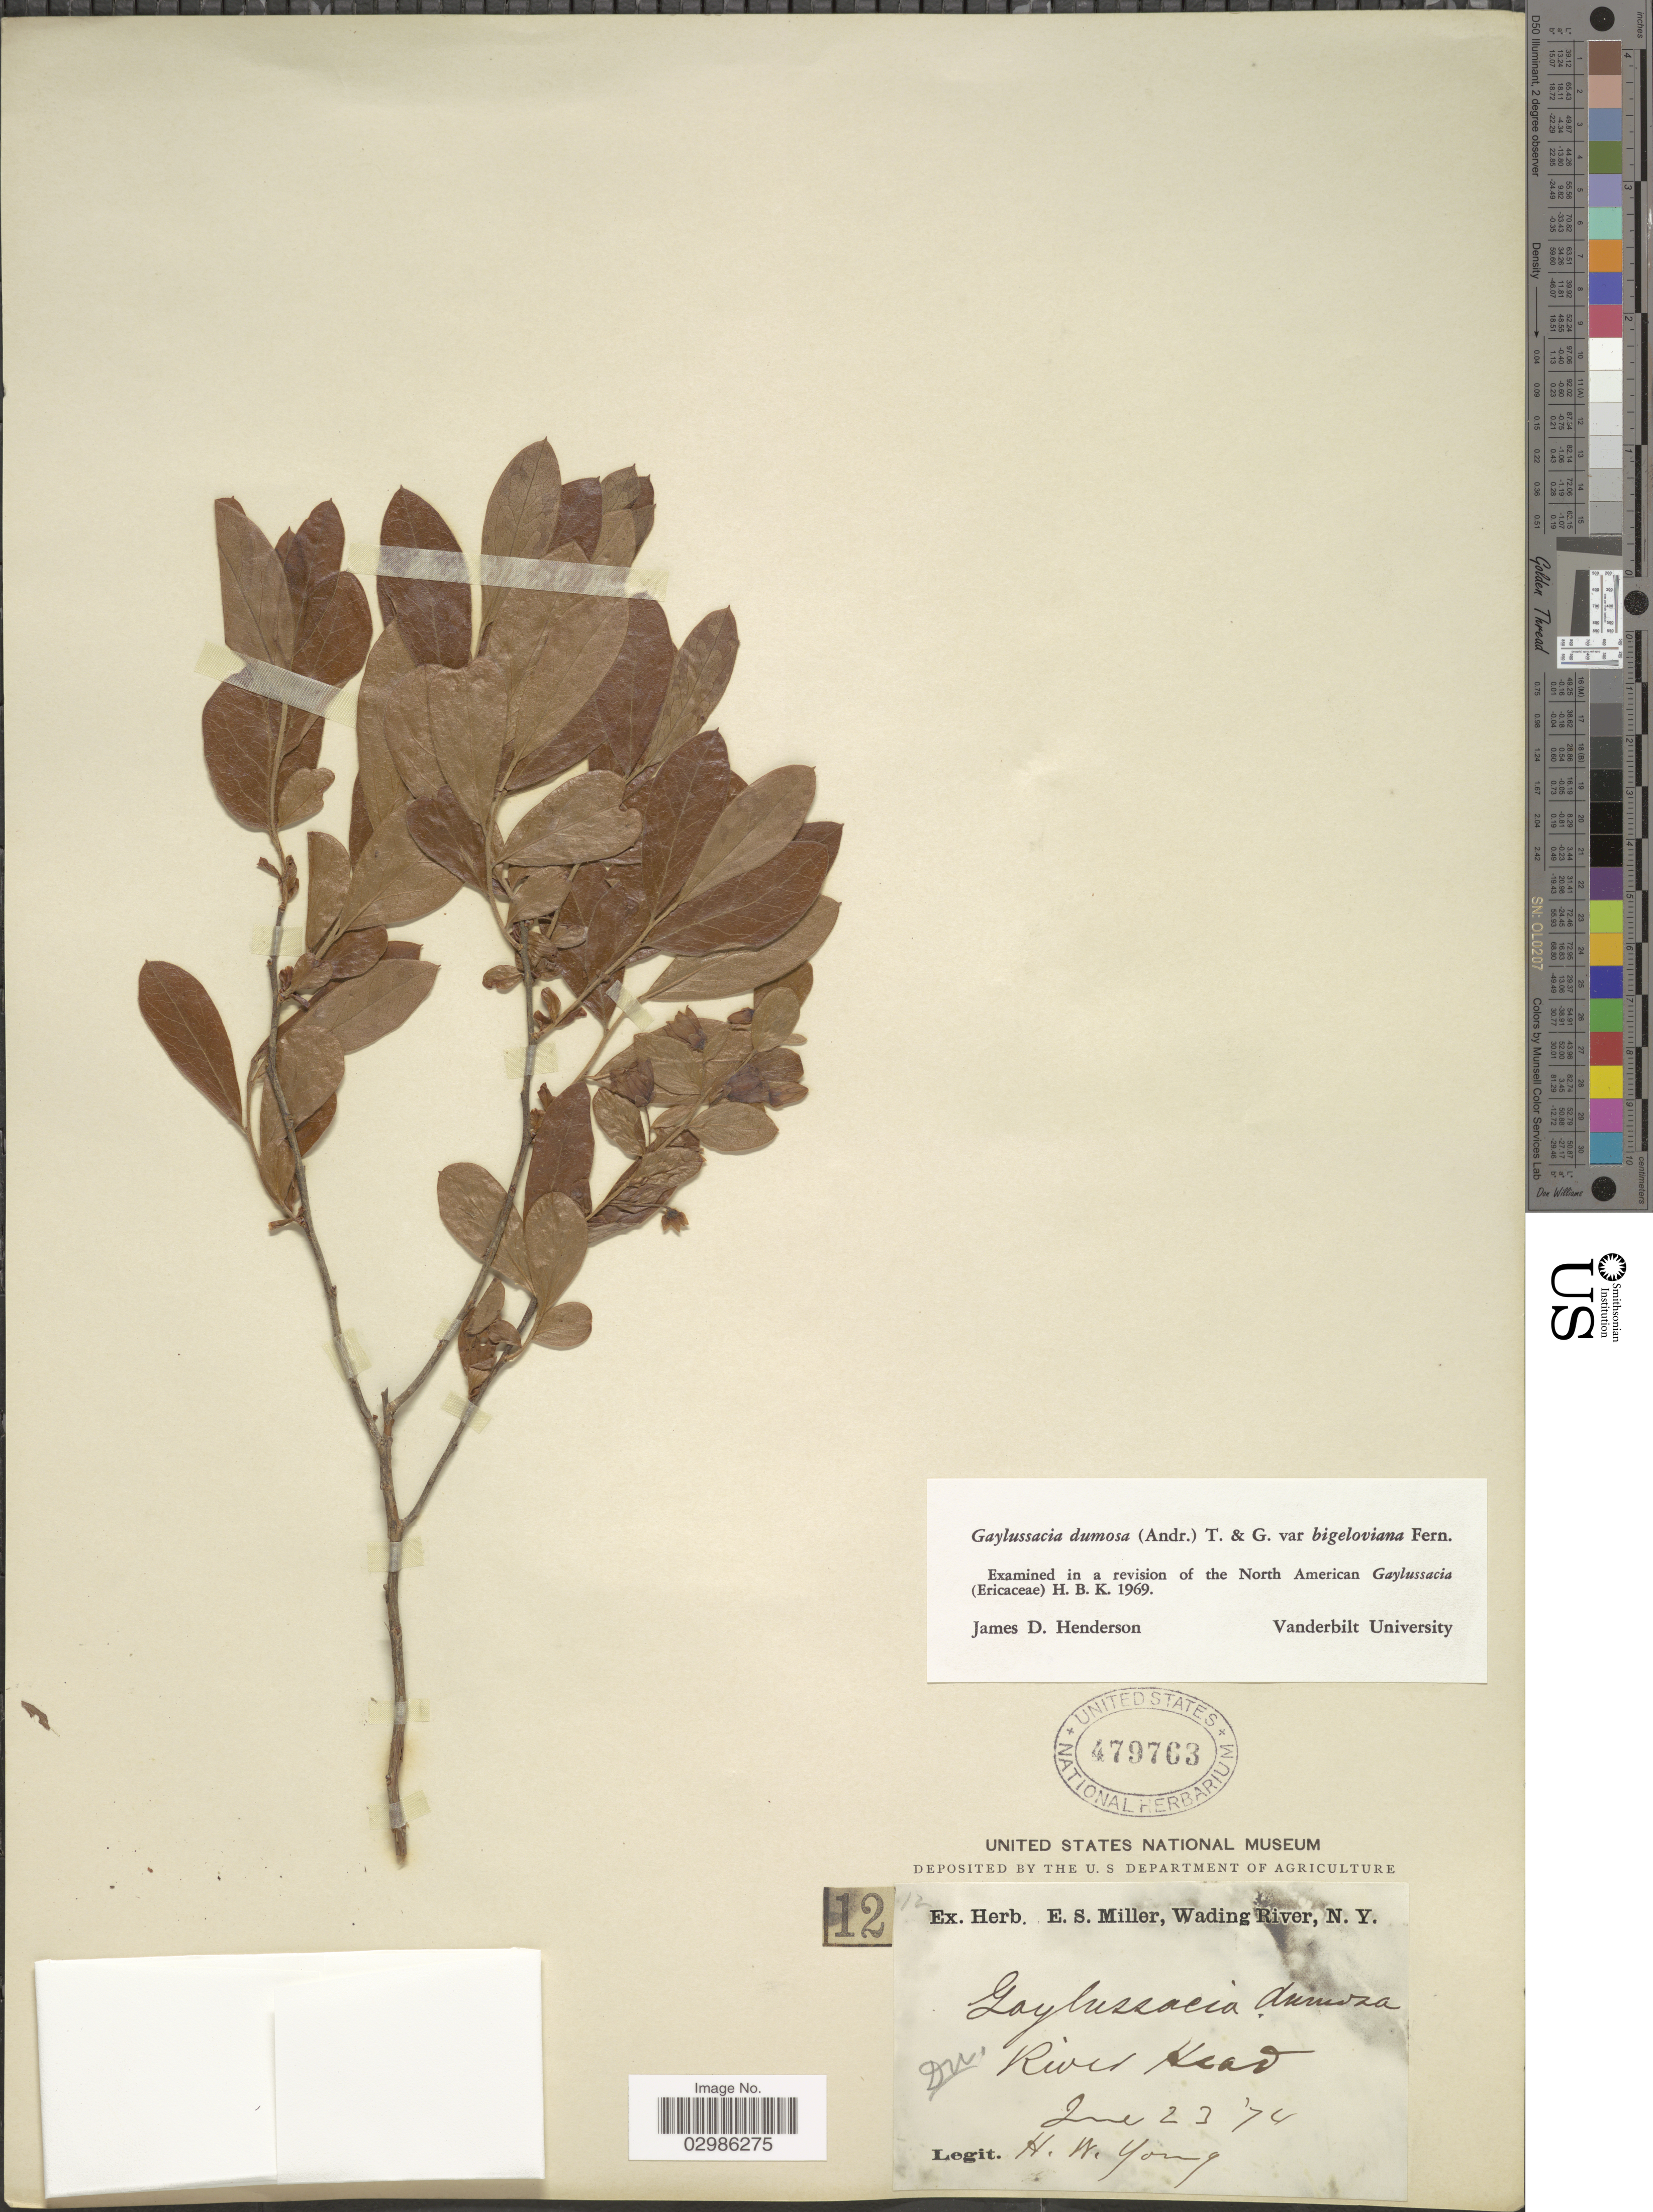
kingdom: Plantae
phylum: Tracheophyta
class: Magnoliopsida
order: Ericales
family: Ericaceae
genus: Gaylussacia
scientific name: Gaylussacia dumosa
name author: (Andrews) Torr. & A. Gray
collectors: H. W. Young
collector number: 12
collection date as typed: Transcribed d/m/y: 23/6/74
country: United States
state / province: New York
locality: River Head.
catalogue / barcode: US 479763